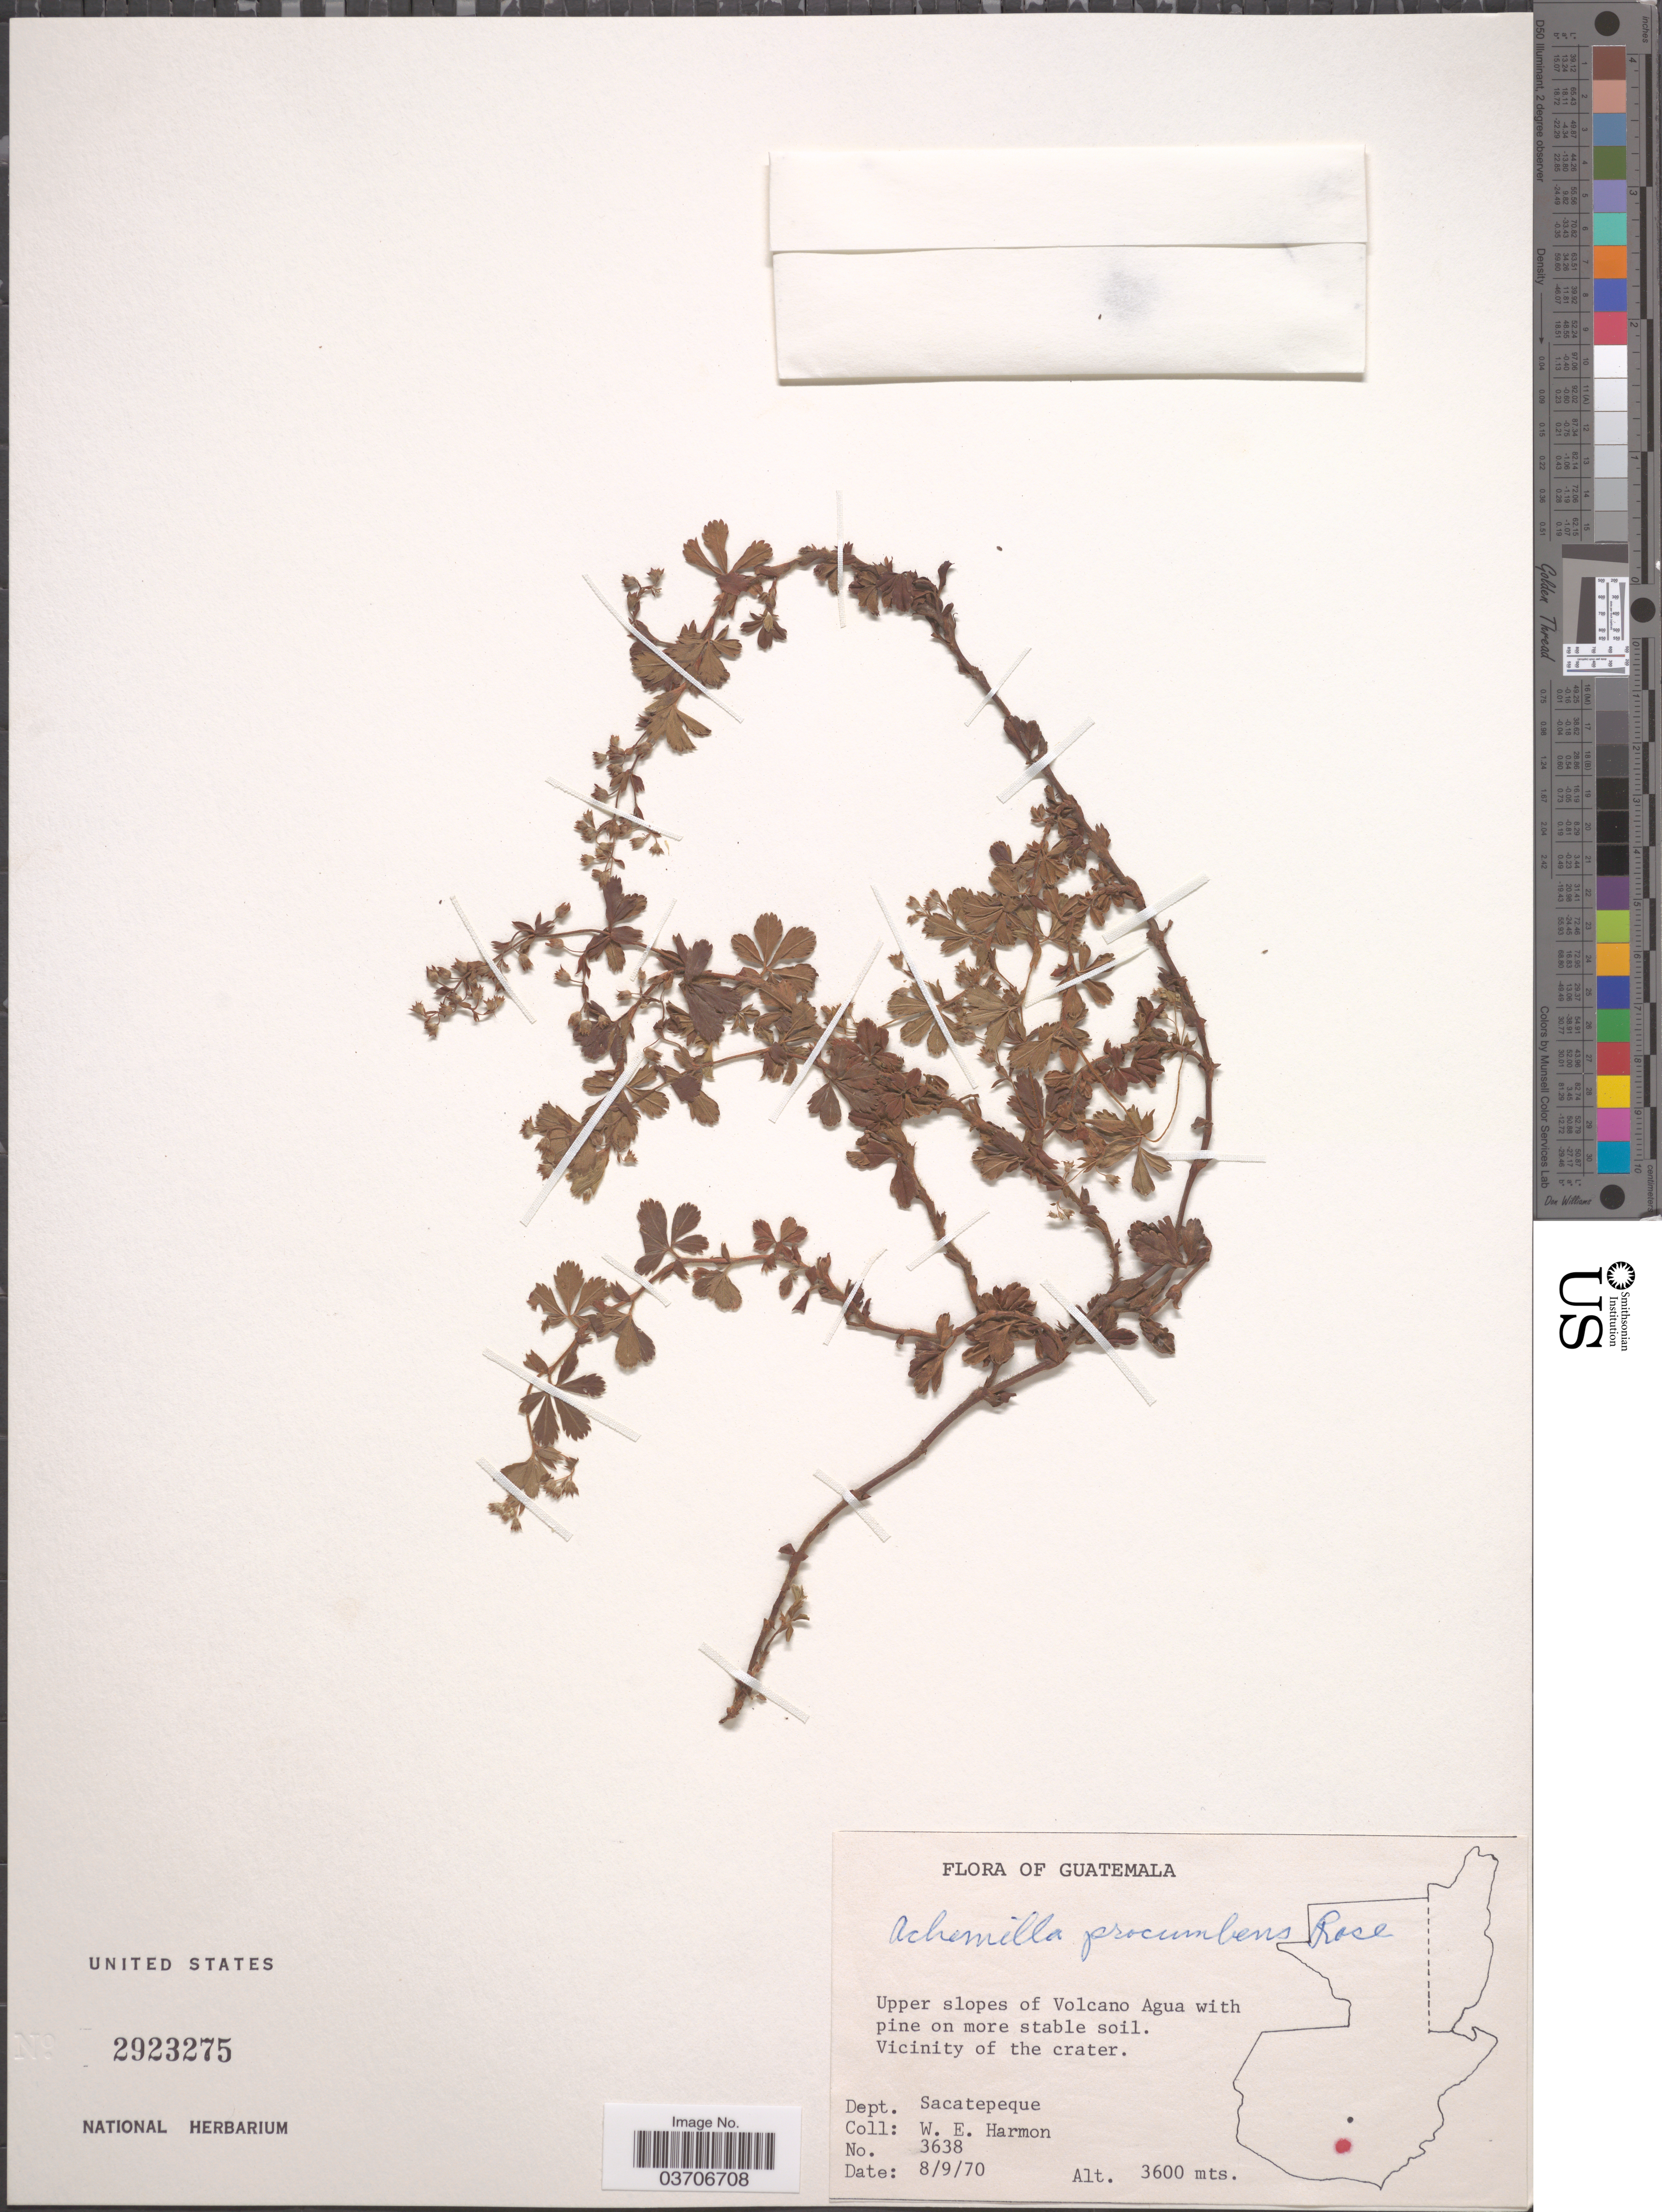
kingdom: Plantae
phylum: Tracheophyta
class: Magnoliopsida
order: Rosales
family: Rosaceae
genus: Lachemilla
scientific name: Lachemilla procumbens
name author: (Rose) Rydb.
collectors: W. E. Harmon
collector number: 3638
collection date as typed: Transcribed d/m/y: 8/9/70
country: Guatemala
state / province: Sacatepequez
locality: Upper slopes of Volcano Agua with pine on more stable soil. Vicinity of the crater. Dept. Sacatepeque.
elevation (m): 3600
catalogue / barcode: US 2923275